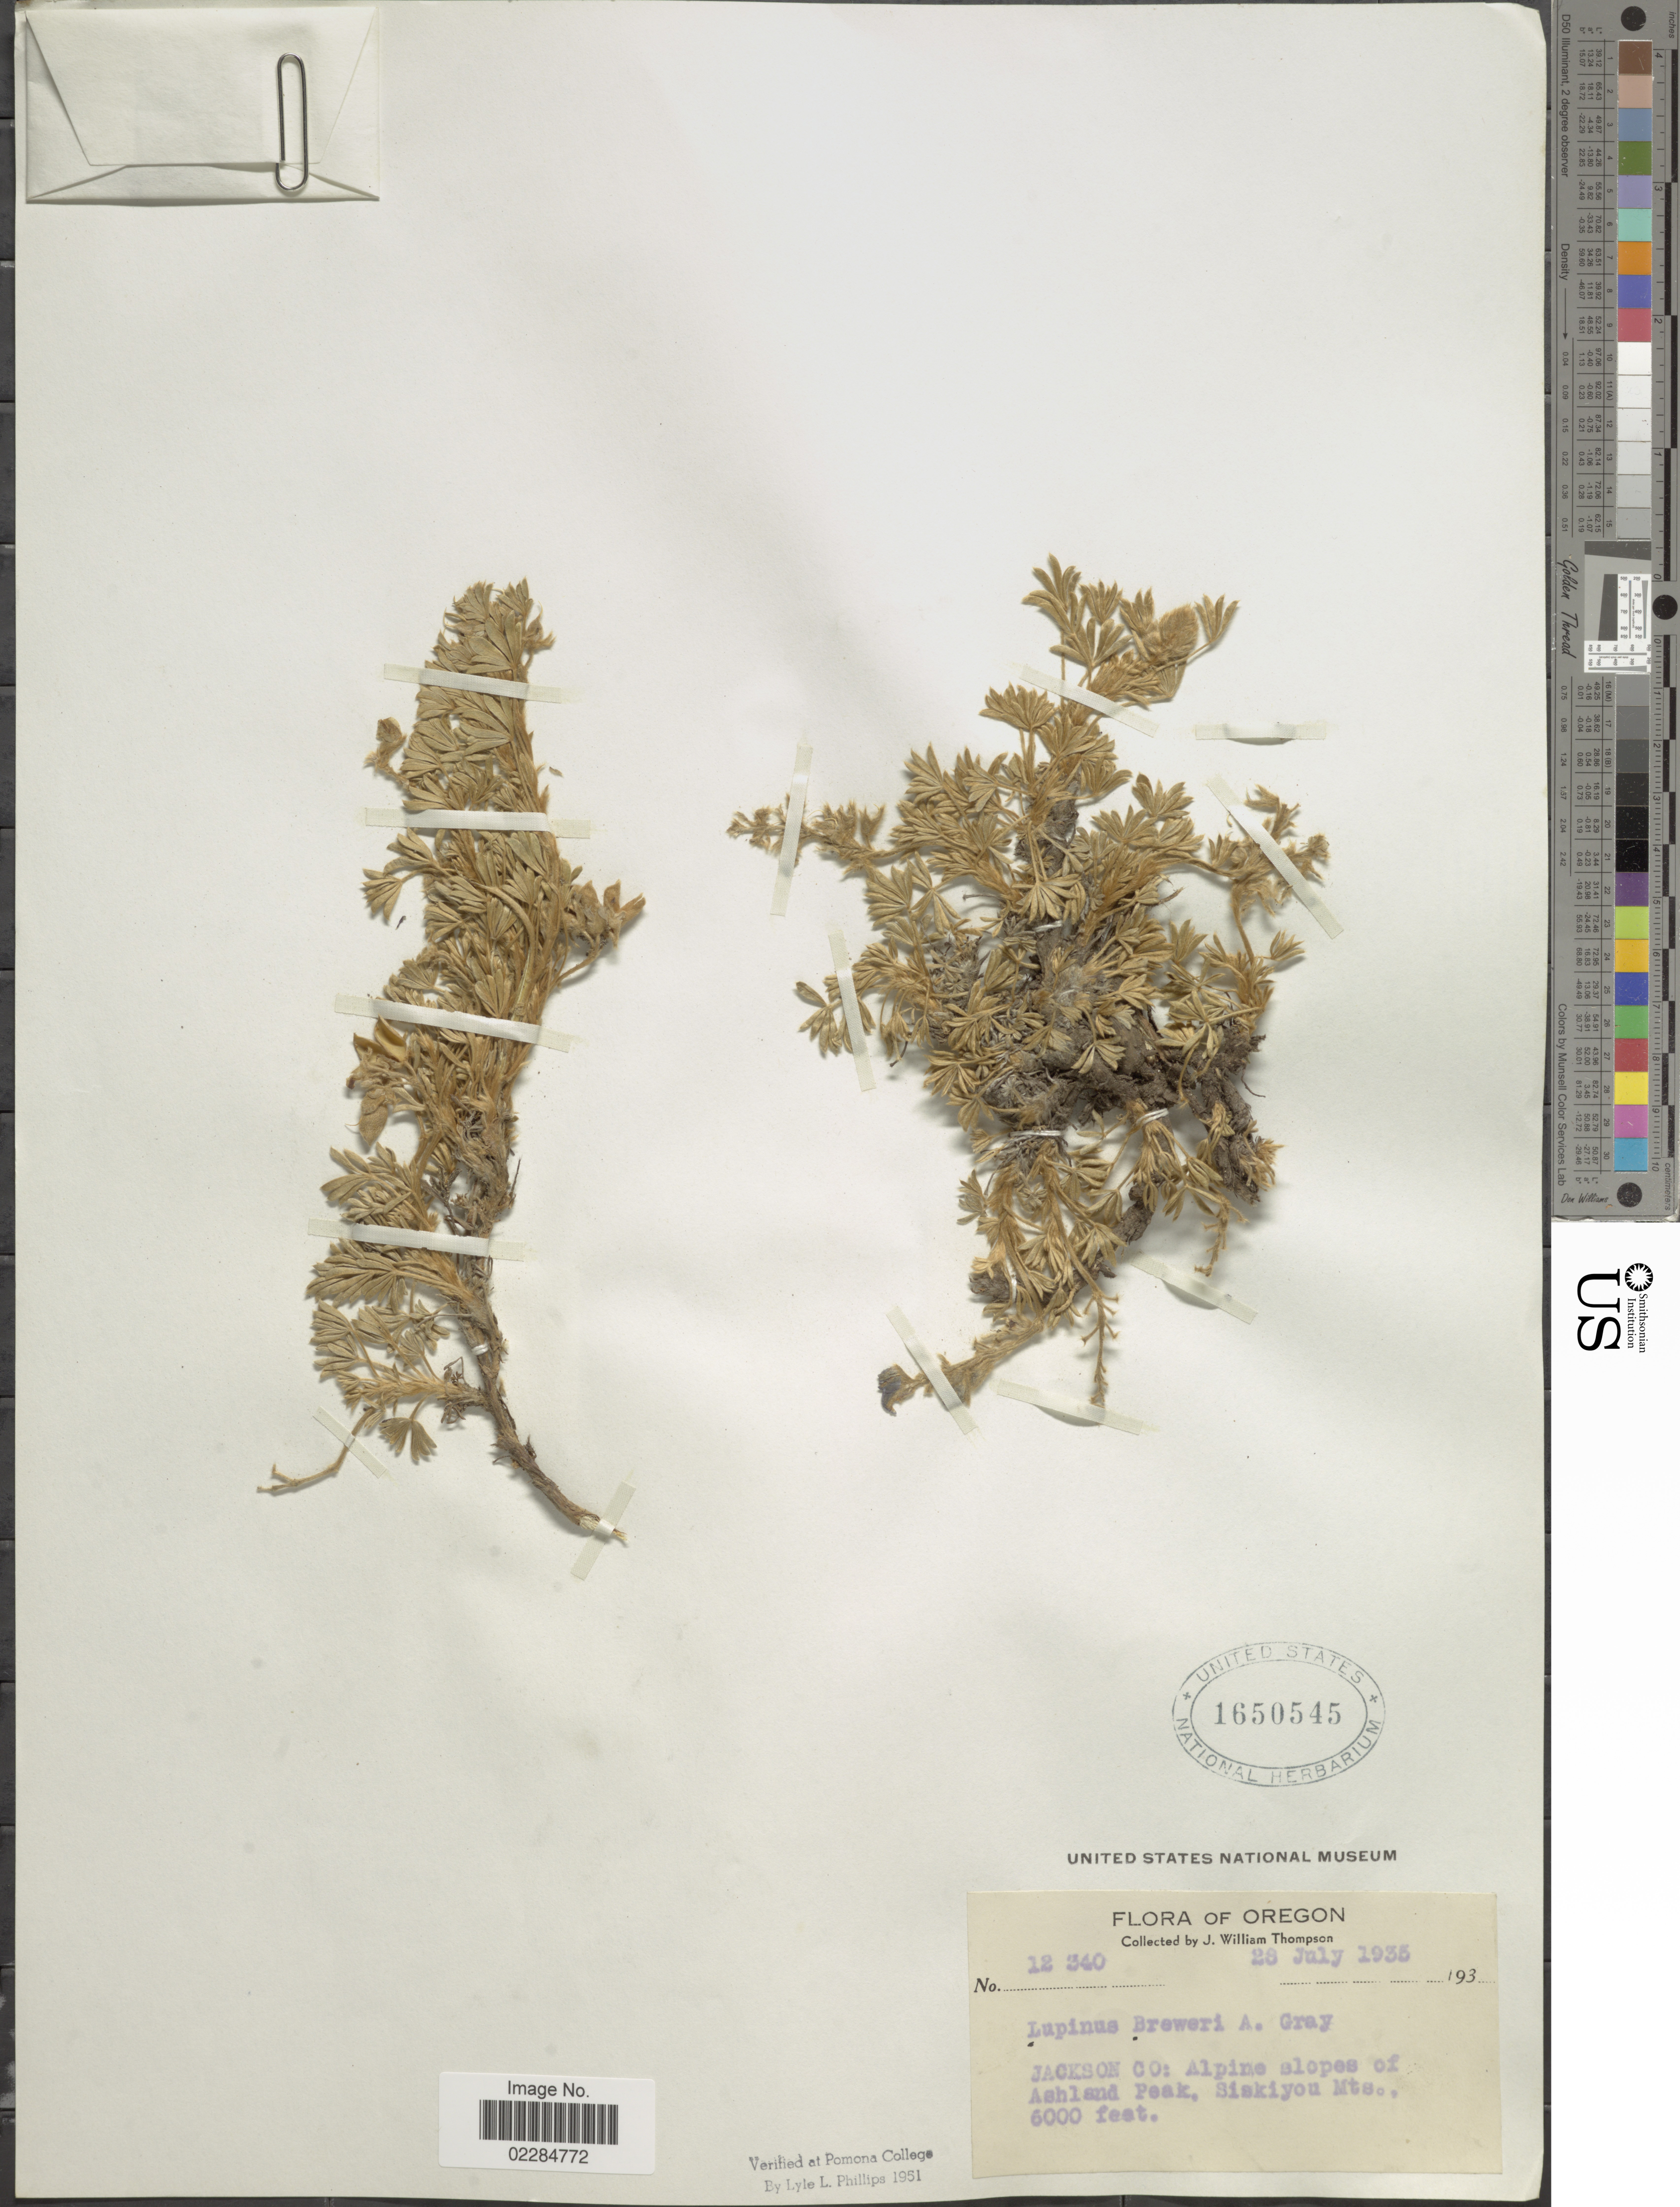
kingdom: Plantae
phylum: Tracheophyta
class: Magnoliopsida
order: Fabales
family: Fabaceae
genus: Lupinus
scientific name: Lupinus breweri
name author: A. Gray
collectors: J. W. Thompson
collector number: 12340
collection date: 1935-07-28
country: United States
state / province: Oregon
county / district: Jackson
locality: Jackson Co.: Alpine slopes of Ashland Peak, Siskiyou Mts.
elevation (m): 1829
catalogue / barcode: US 1650545